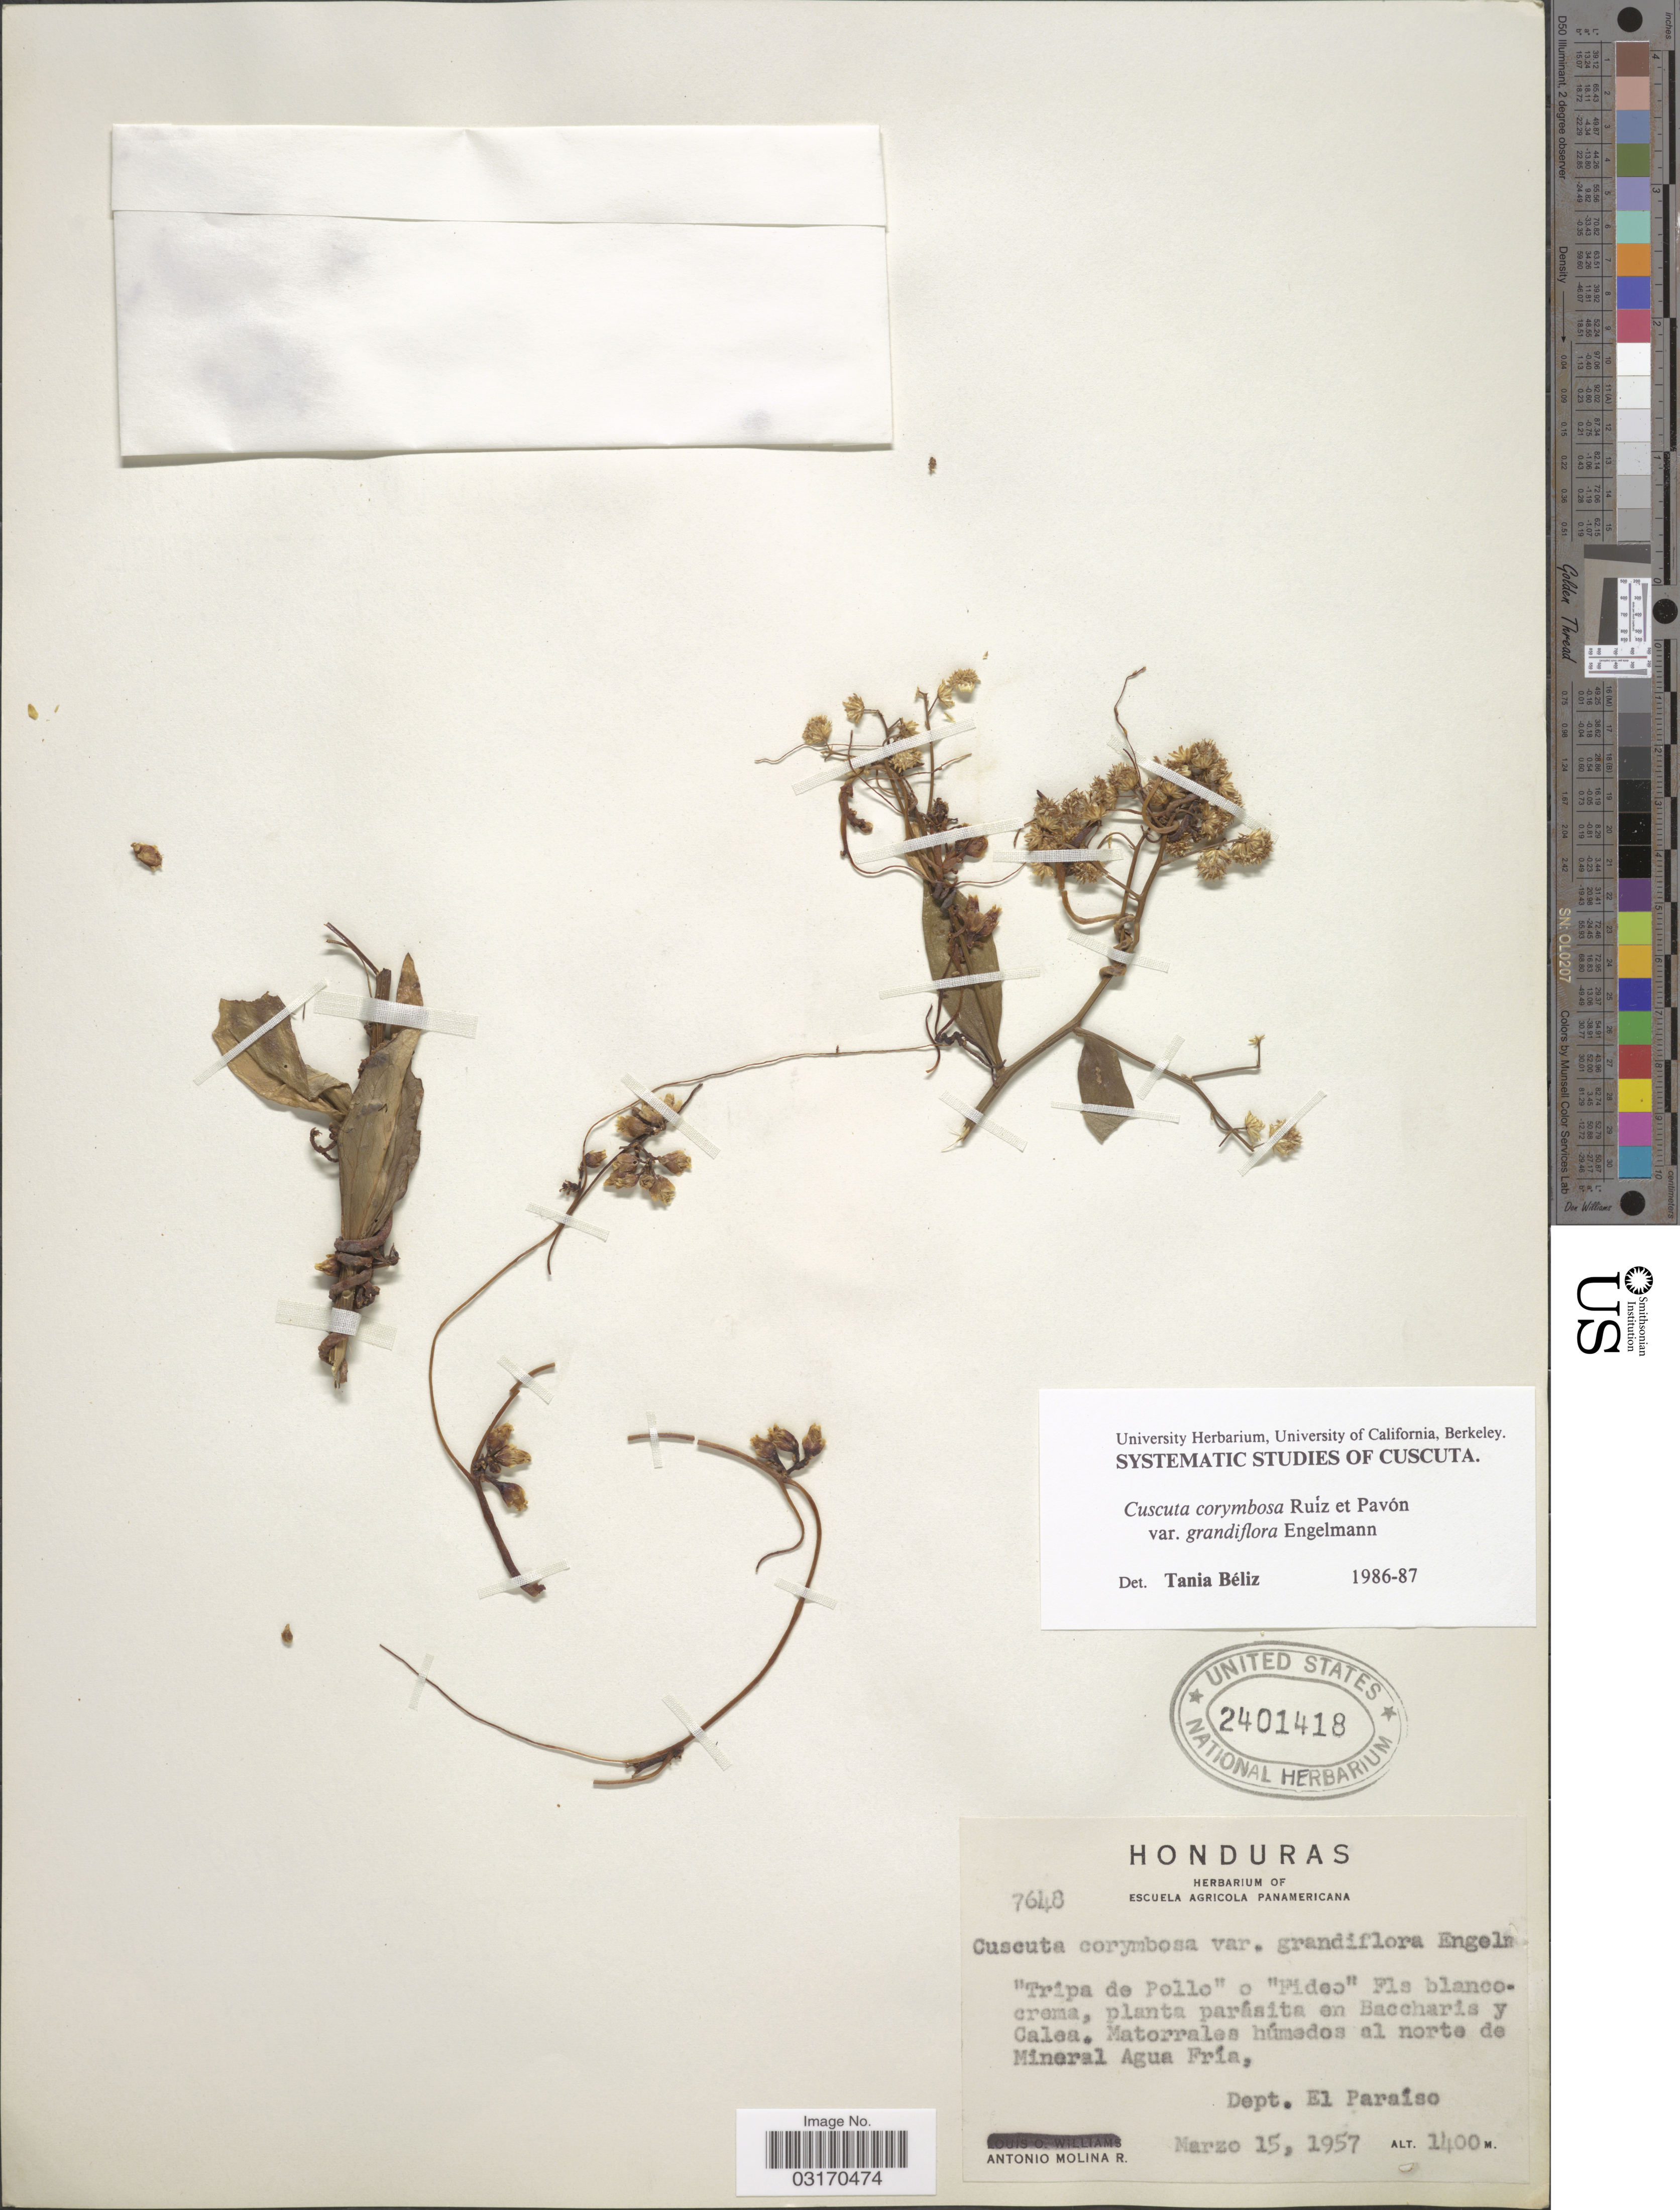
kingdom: Plantae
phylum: Tracheophyta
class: Magnoliopsida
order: Solanales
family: Convolvulaceae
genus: Cuscuta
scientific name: Cuscuta corymbosa var. grandiflora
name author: Engelm.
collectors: A. Molina R.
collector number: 7648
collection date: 1957-03-15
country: Honduras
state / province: El Paraíso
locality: Matorrales húmedos al norte de Mineral Agua Fría, Dept. El Paraíso.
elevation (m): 1400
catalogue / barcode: US 2401418